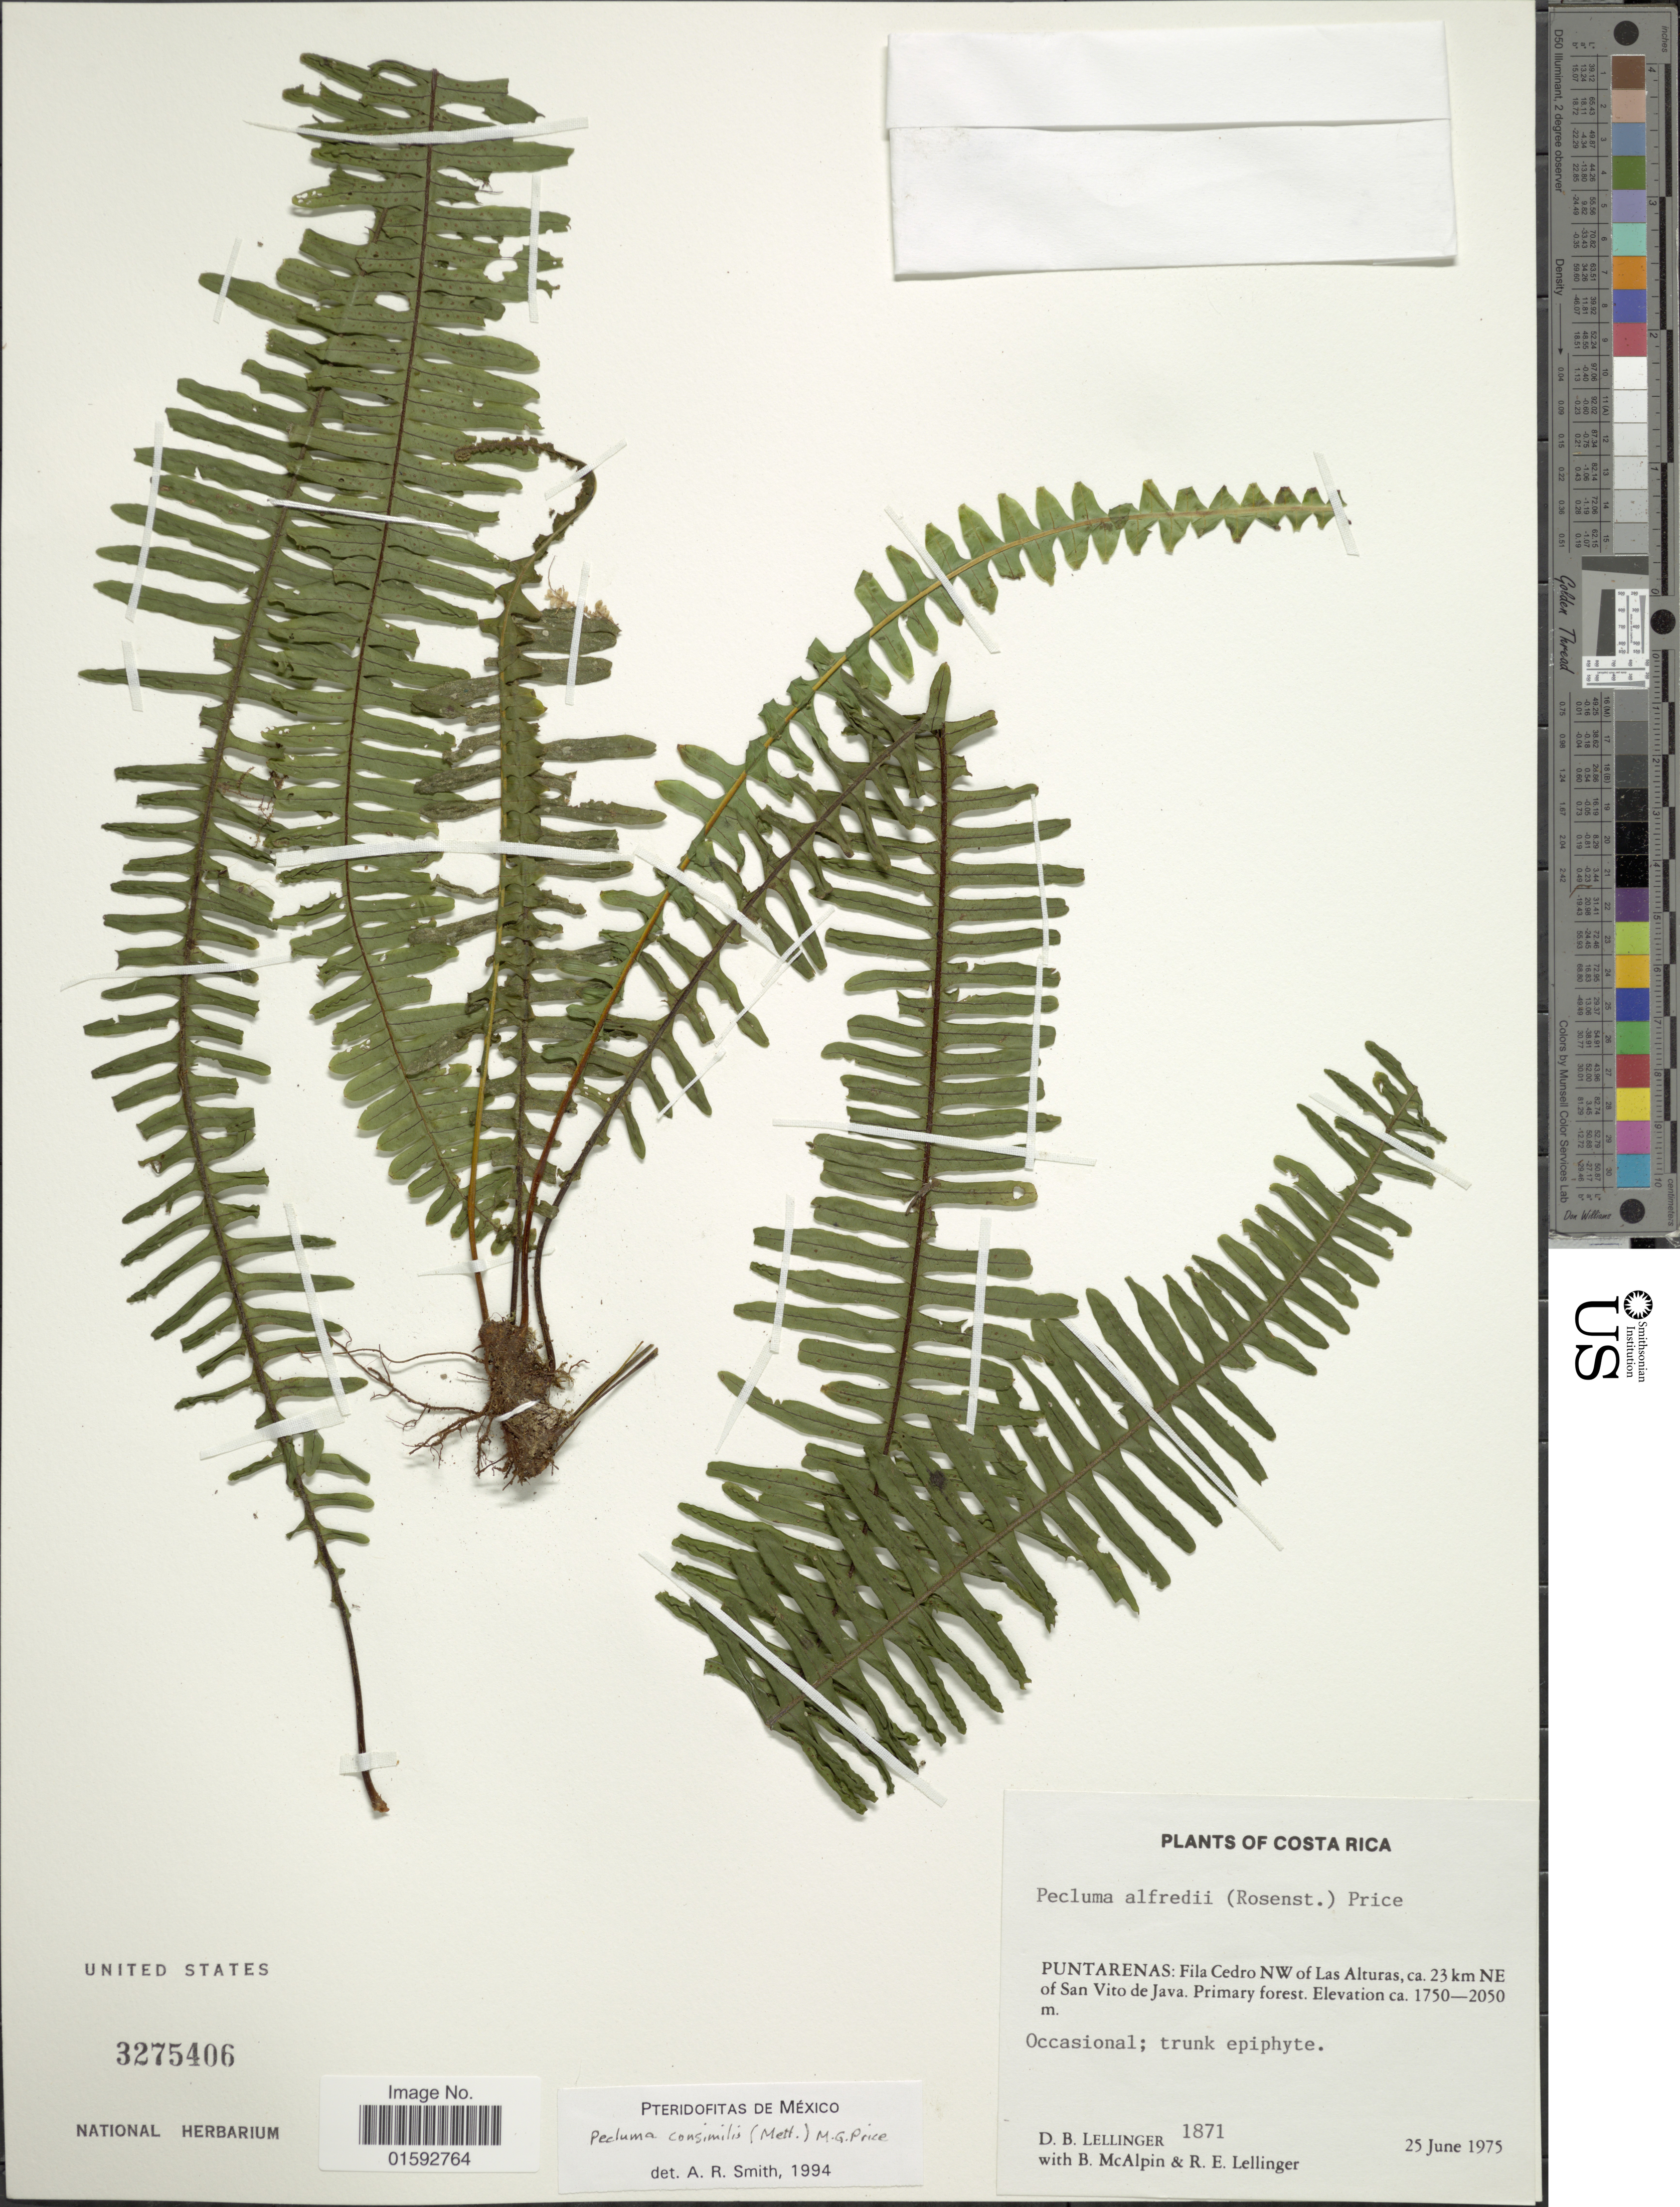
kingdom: Plantae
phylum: Tracheophyta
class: Polypodiopsida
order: Polypodiales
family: Polypodiaceae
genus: Pecluma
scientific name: Pecluma consimilis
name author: (Mett.) M.G. Price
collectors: D. B. Lellinger, B. McAlpin & R. E. Lellinger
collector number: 1871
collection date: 1975-06-25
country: Costa Rica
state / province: Puntarenas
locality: Fila Cedro NW of Las Alturas, ca. 23 km NE of San Vito de Java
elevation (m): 1750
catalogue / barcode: US 3275406